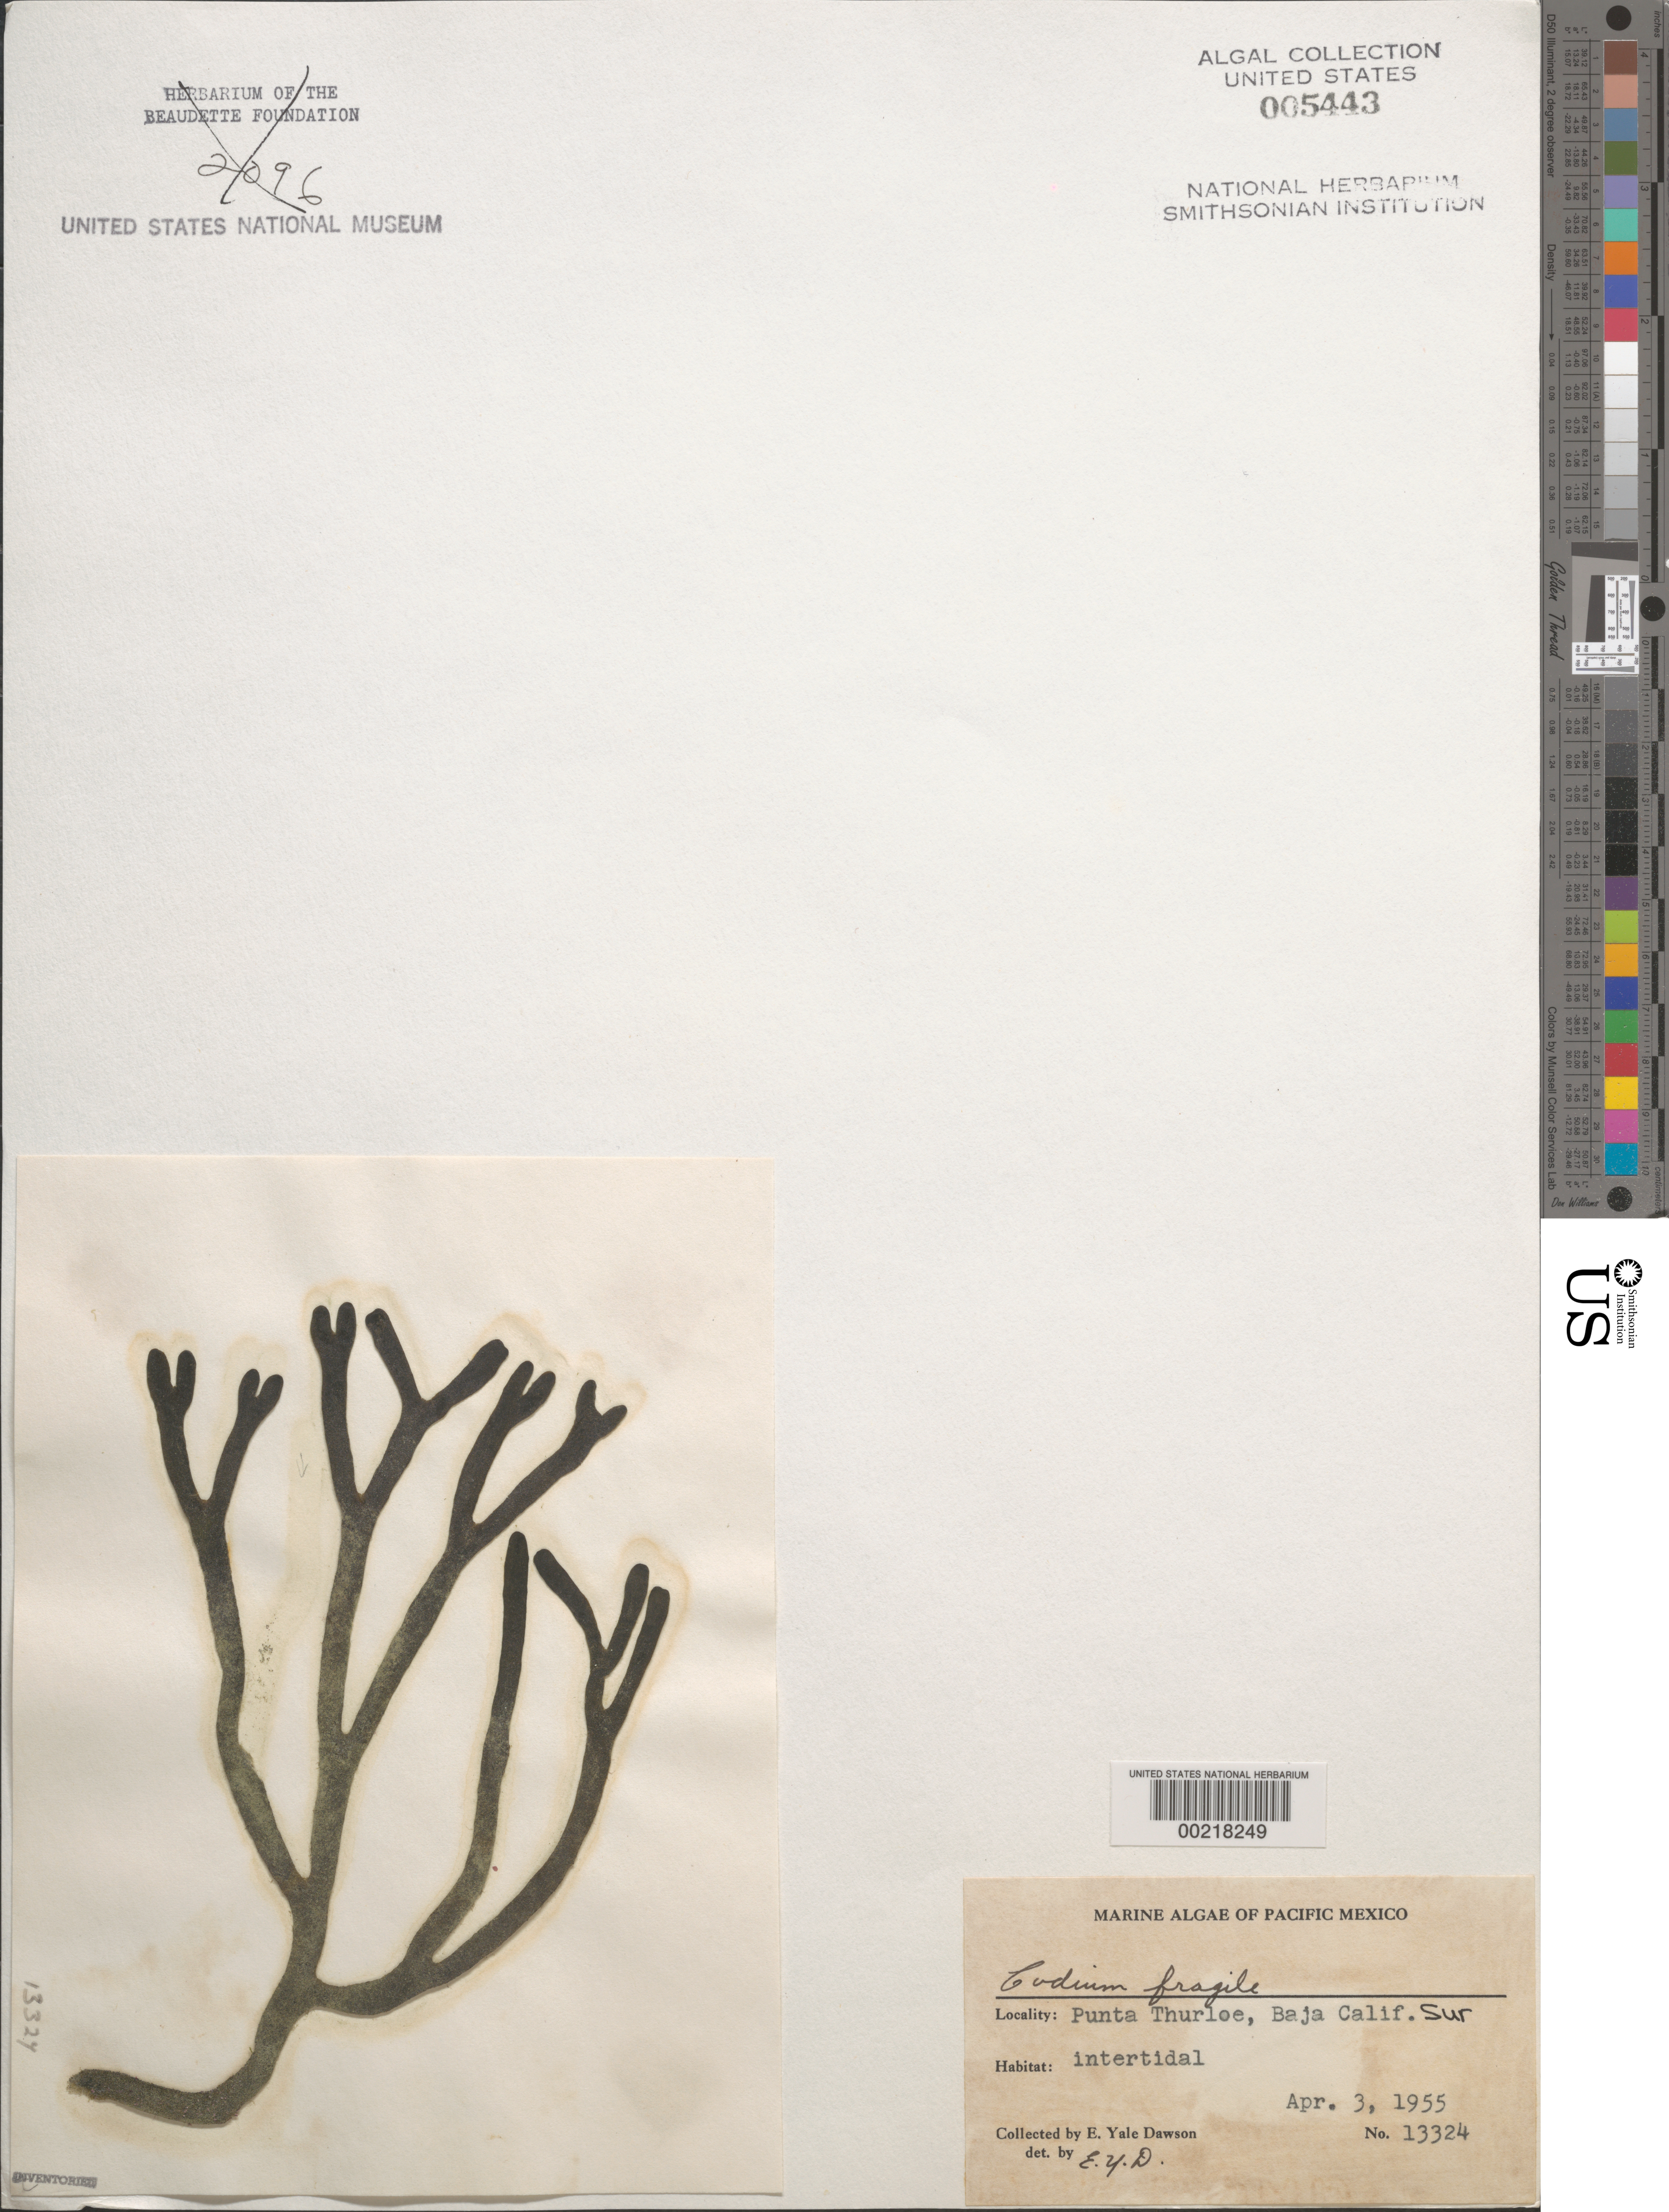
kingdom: Plantae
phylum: Chlorophyta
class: Ulvophyceae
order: Bryopsidales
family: Codiaceae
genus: Codium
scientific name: Codium fragile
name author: (Suringar) P. Hariot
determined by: Dawson, E. Y.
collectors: E. Y. Dawson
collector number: EYD 13324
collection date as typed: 03 Apr 1955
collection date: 1955-04-03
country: Mexico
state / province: Baja California Sur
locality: Punta Thurloe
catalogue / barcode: US 5443